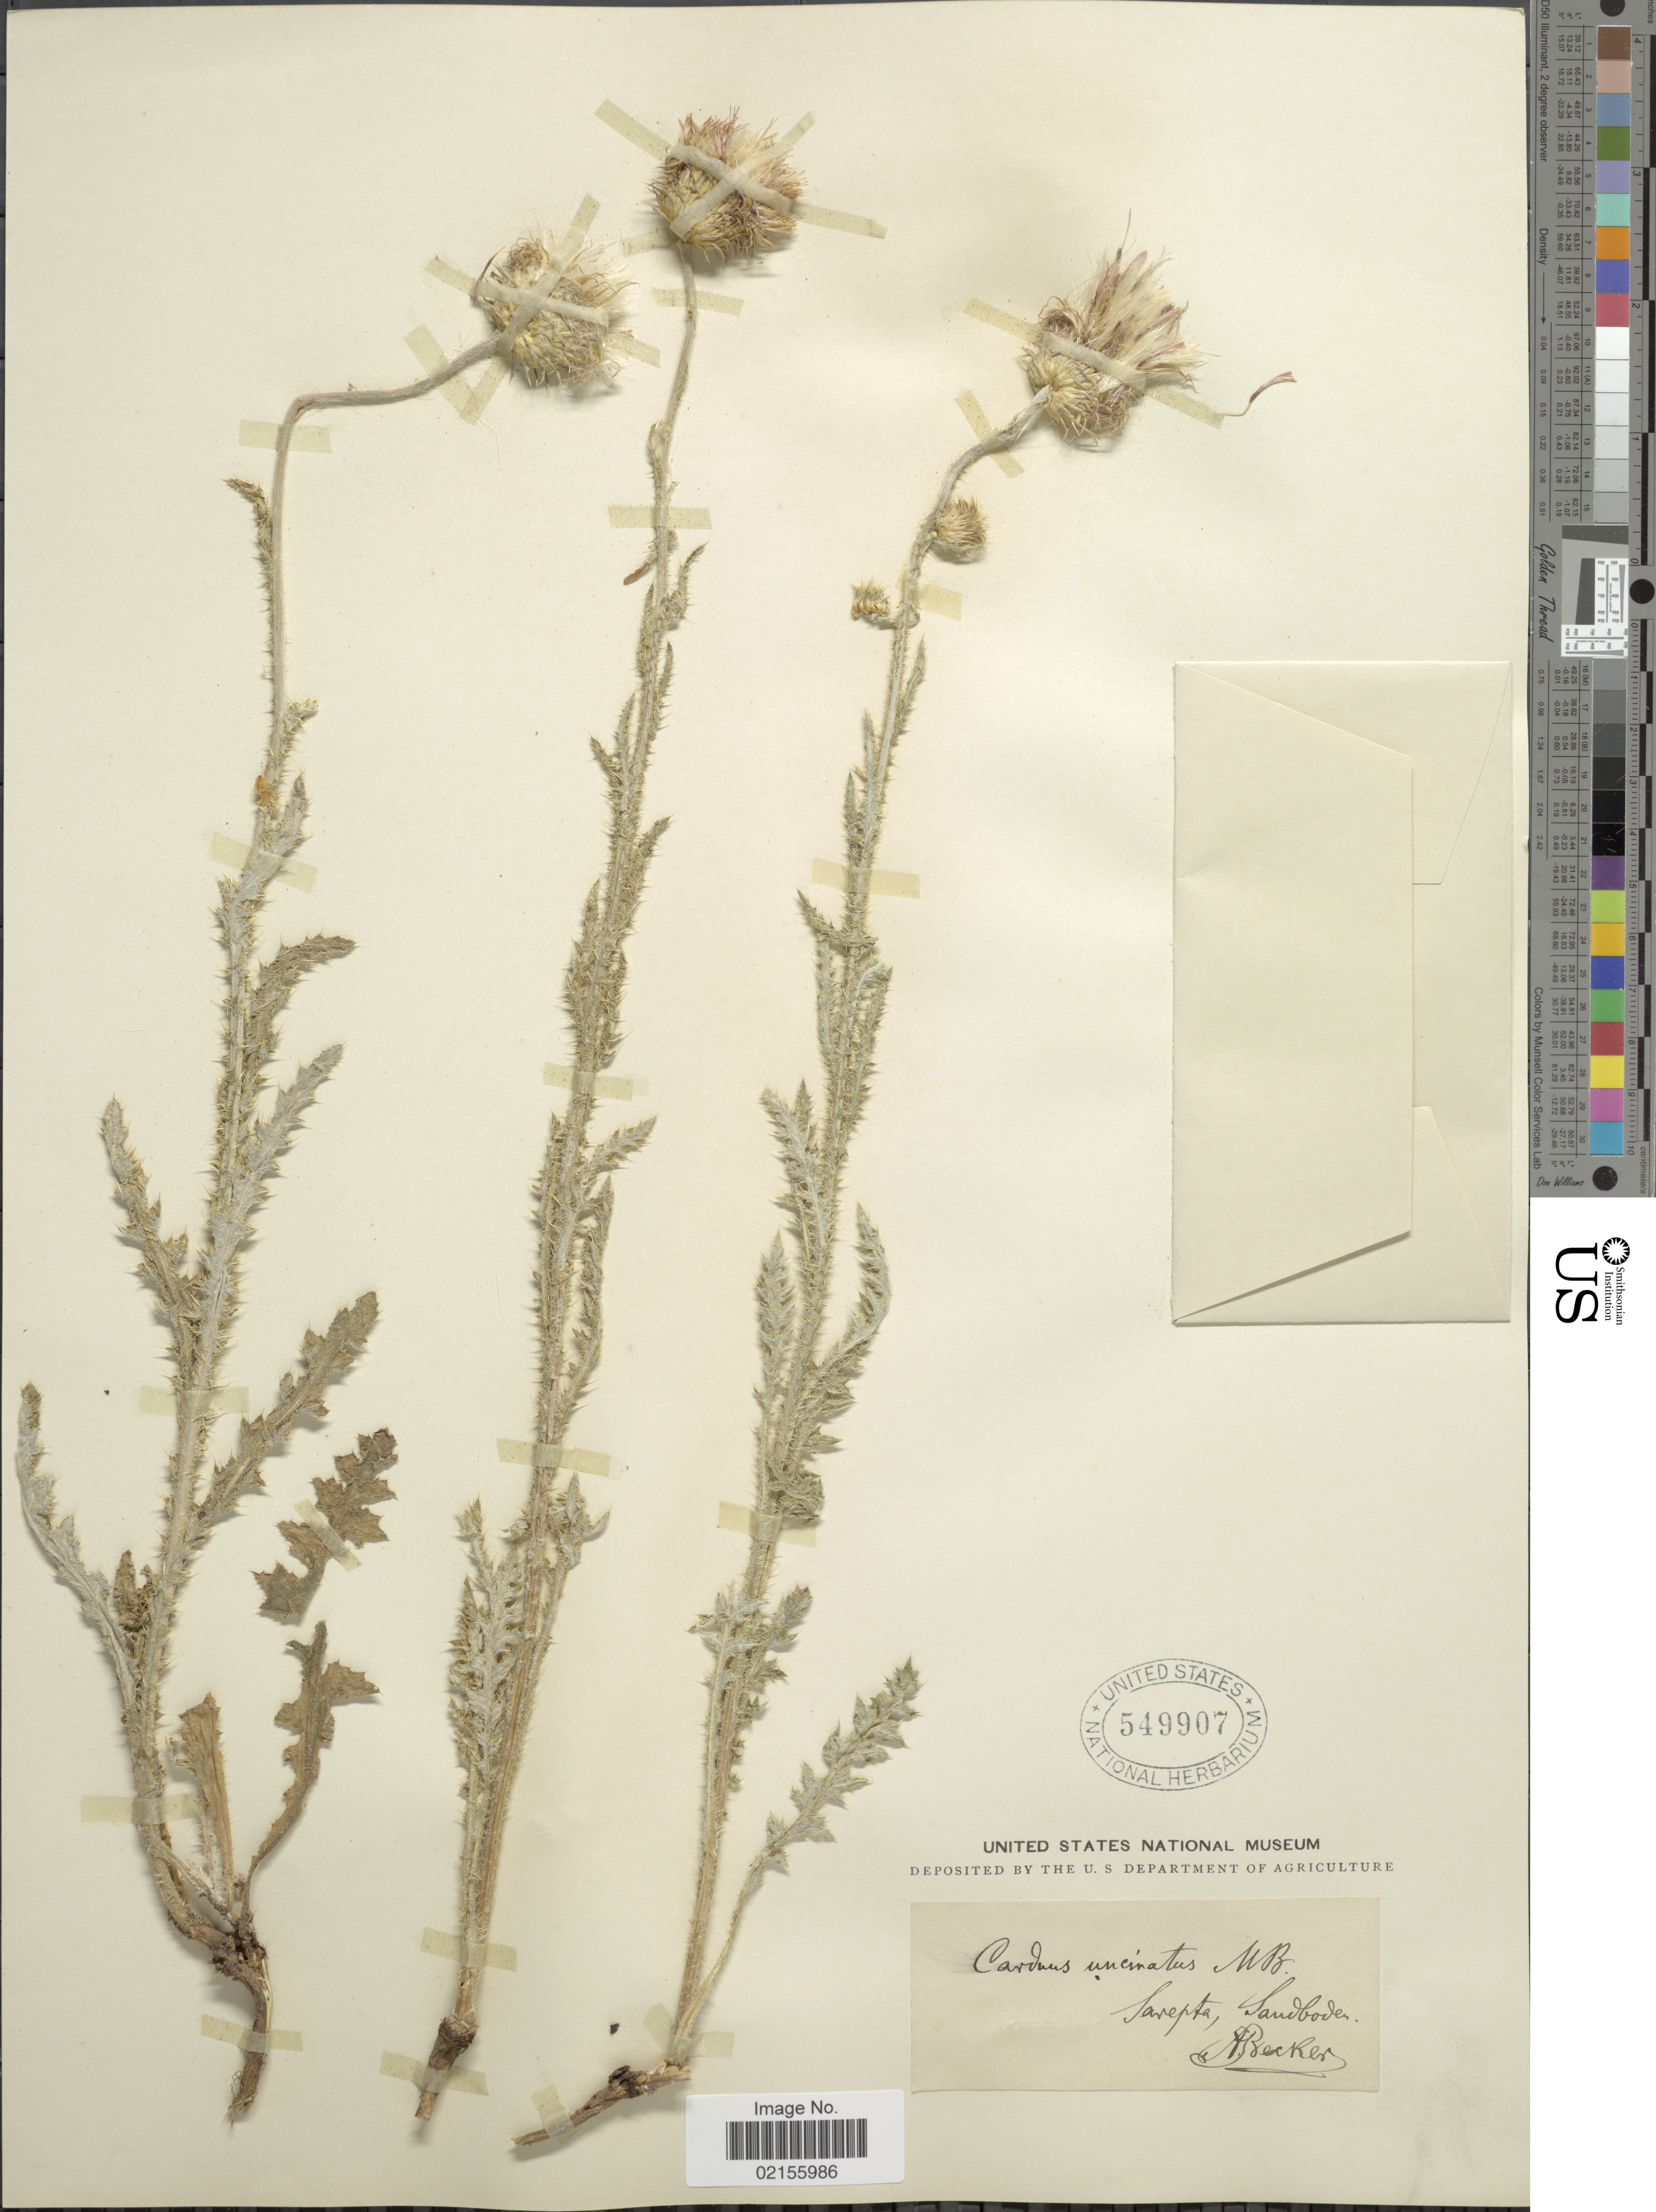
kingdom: Plantae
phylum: Tracheophyta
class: Magnoliopsida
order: Asterales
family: Asteraceae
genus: Carduus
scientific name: Carduus uncinatus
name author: M. Bieb.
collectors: A. Becker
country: Russian Federation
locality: Sarepta, Sandboden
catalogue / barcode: US 549907